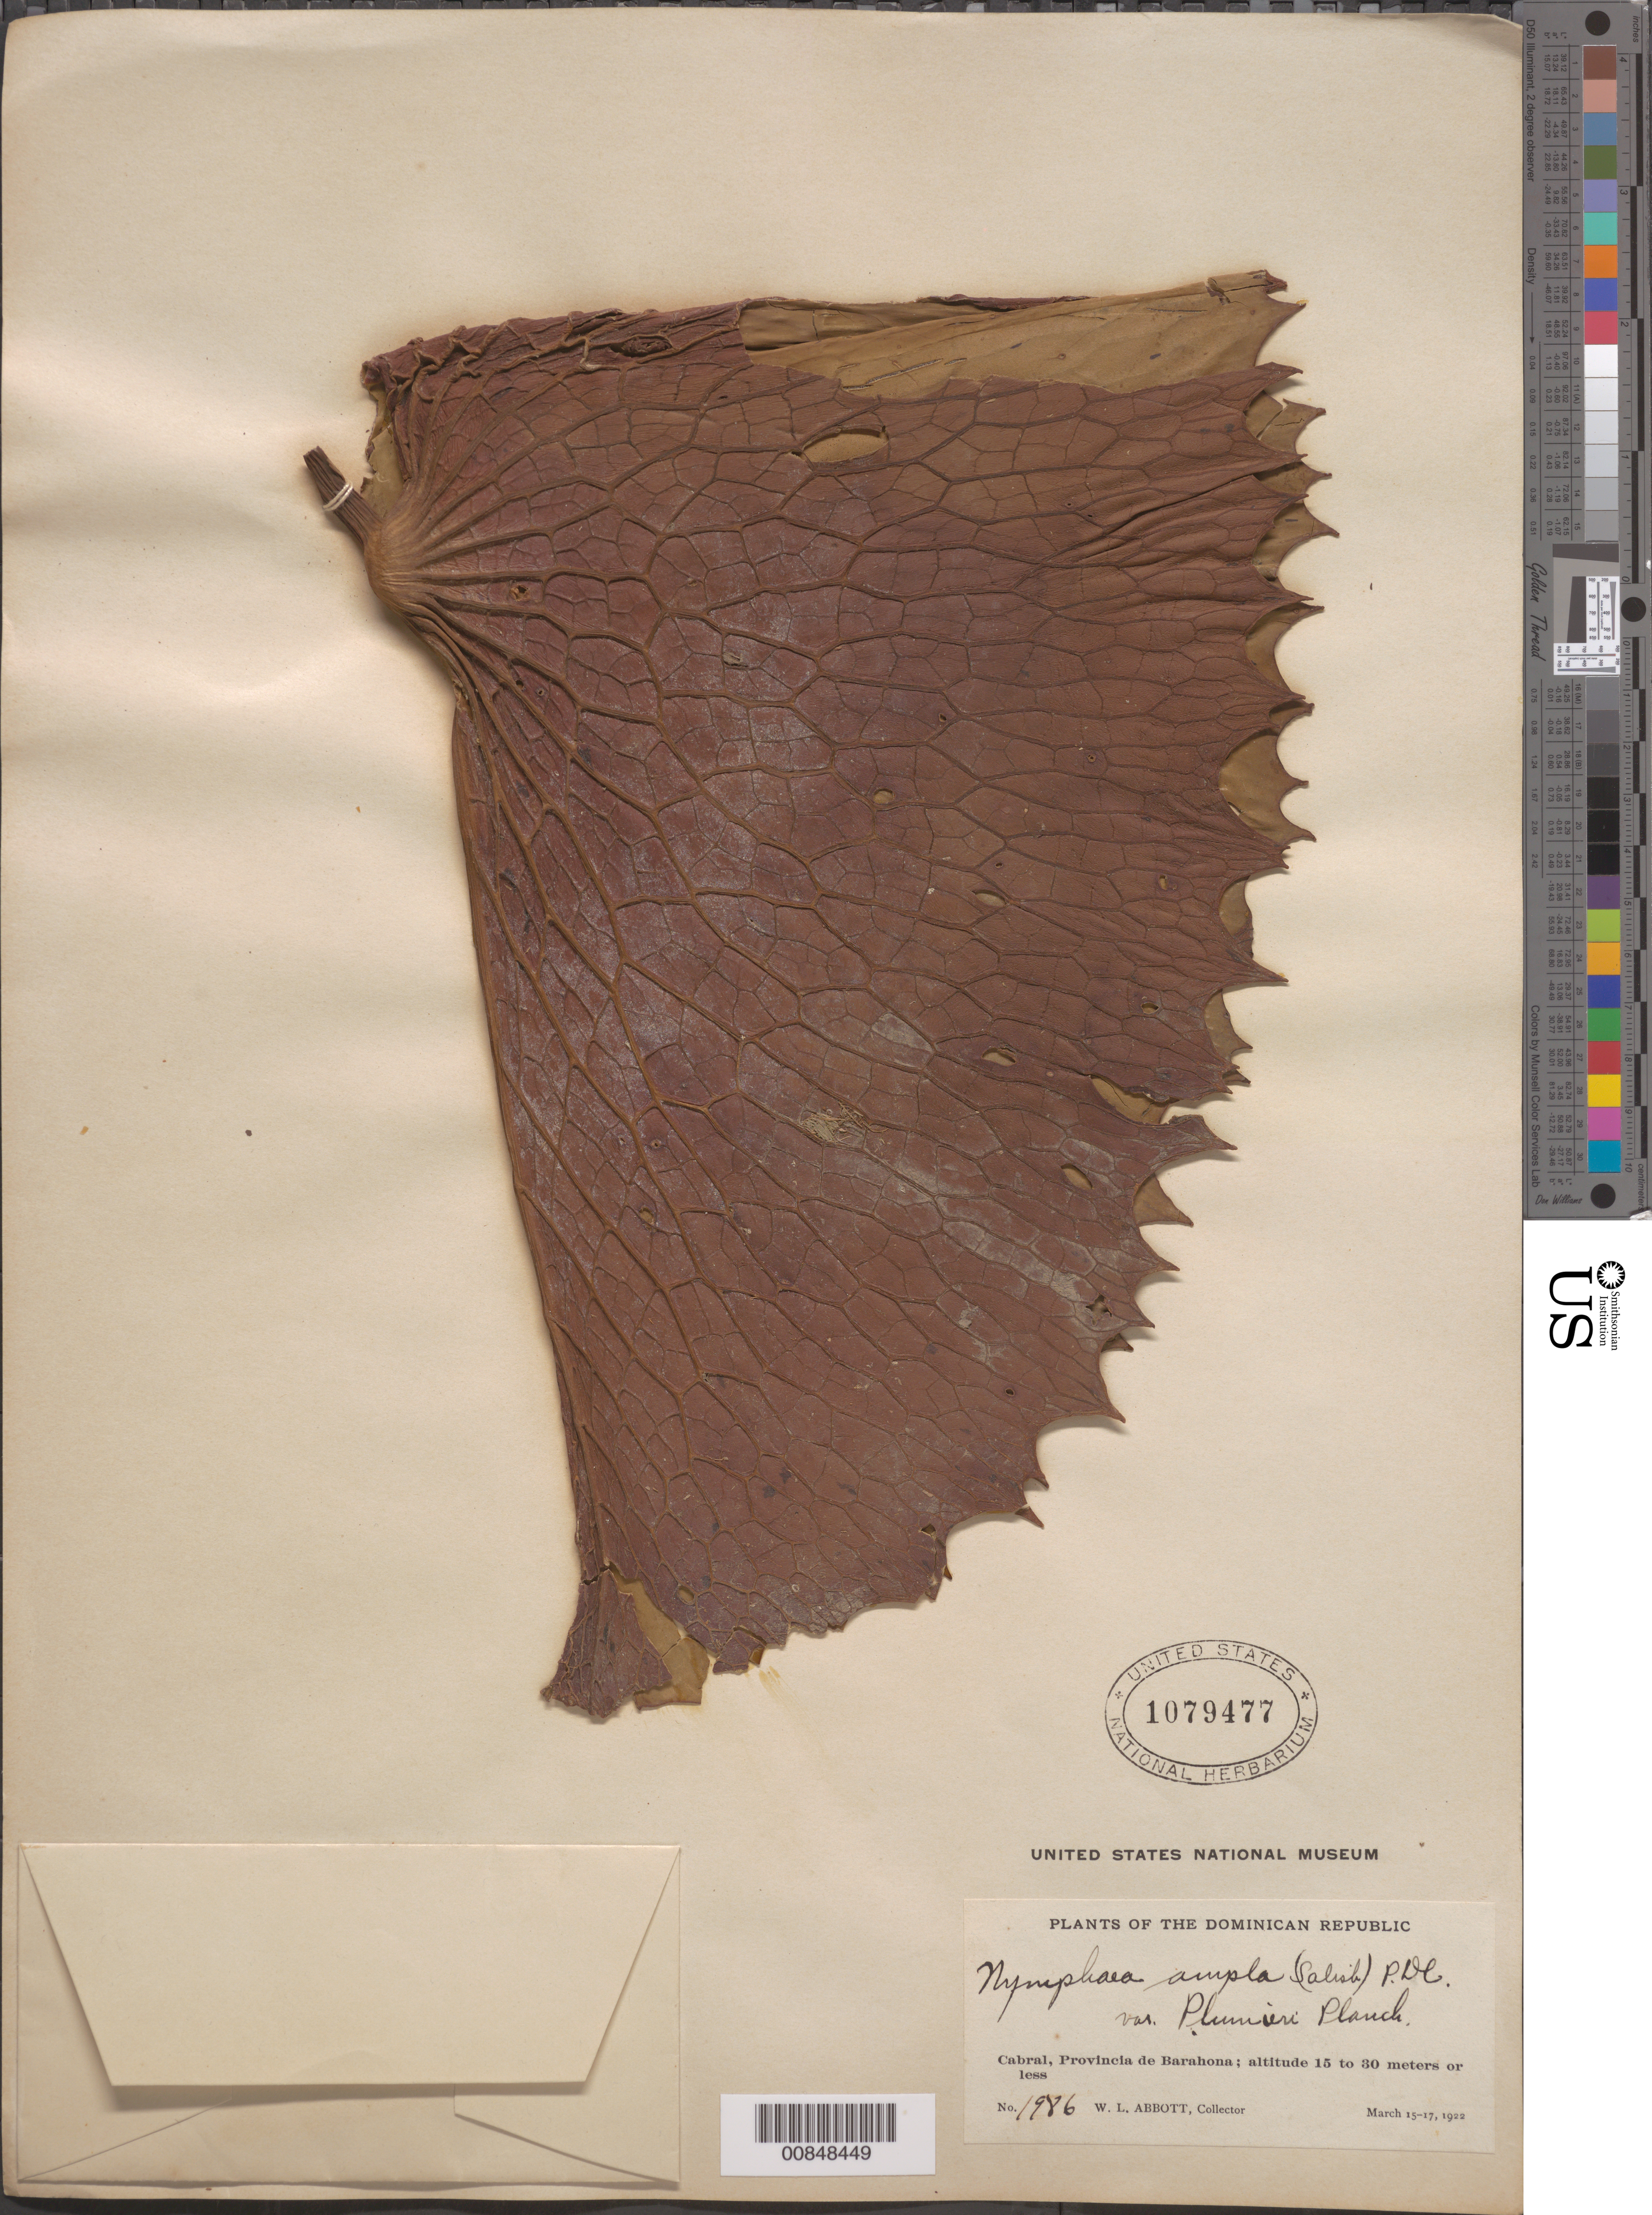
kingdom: Plantae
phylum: Tracheophyta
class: Magnoliopsida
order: Nymphaeales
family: Nymphaeaceae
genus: Nymphaea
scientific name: Nymphaea ampla var. ampla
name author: (Salisb.) DC.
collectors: W. L. Abbott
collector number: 1986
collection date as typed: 15 Mar 1922 to 17 Mar 1922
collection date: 1922-03-15/1922-03-17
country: Dominican Republic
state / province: Barahona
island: Hispaniola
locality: Cabral.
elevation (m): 15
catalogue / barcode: US 1079477